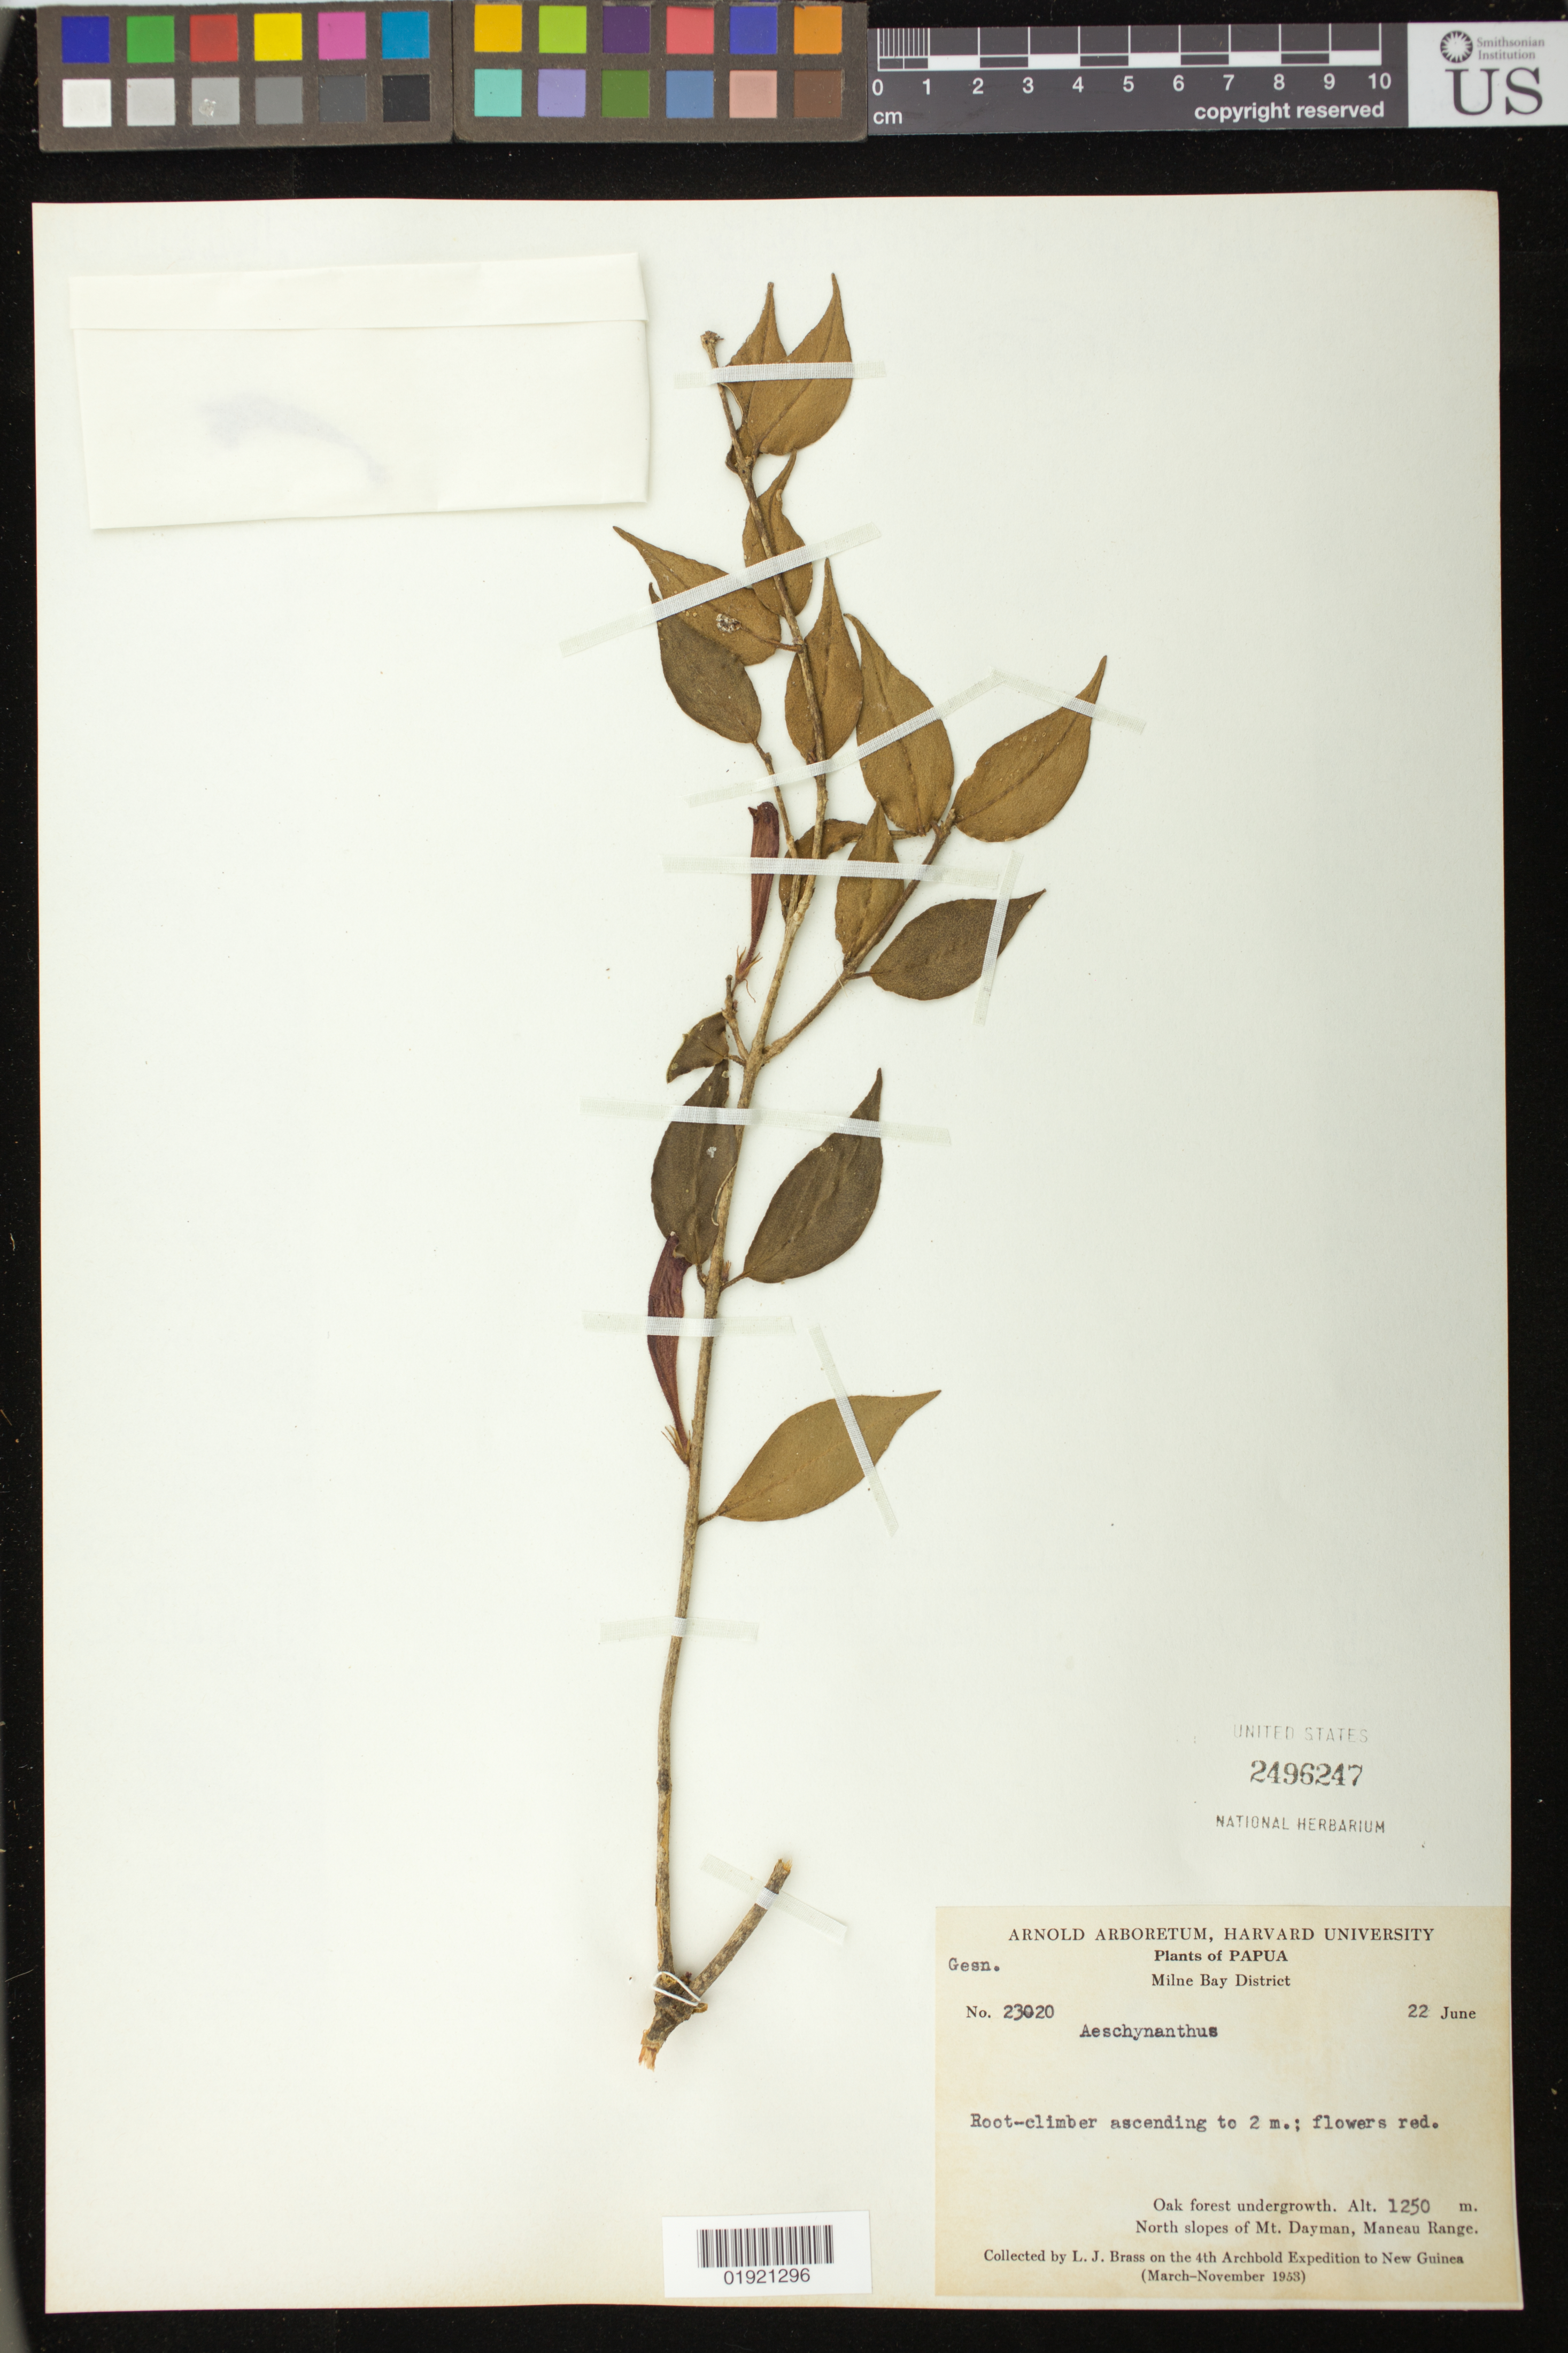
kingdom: Plantae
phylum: Tracheophyta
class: Magnoliopsida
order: Lamiales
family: Gesneriaceae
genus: Aeschynanthus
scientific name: Aeschynanthus sp.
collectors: L. J. Brass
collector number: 23020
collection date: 1953-06-22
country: Papua New Guinea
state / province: Milne Bay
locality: North slopes of Mt. Dayman, Maneau Range.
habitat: Oak forest undergrowth.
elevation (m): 1250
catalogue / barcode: US 2496247